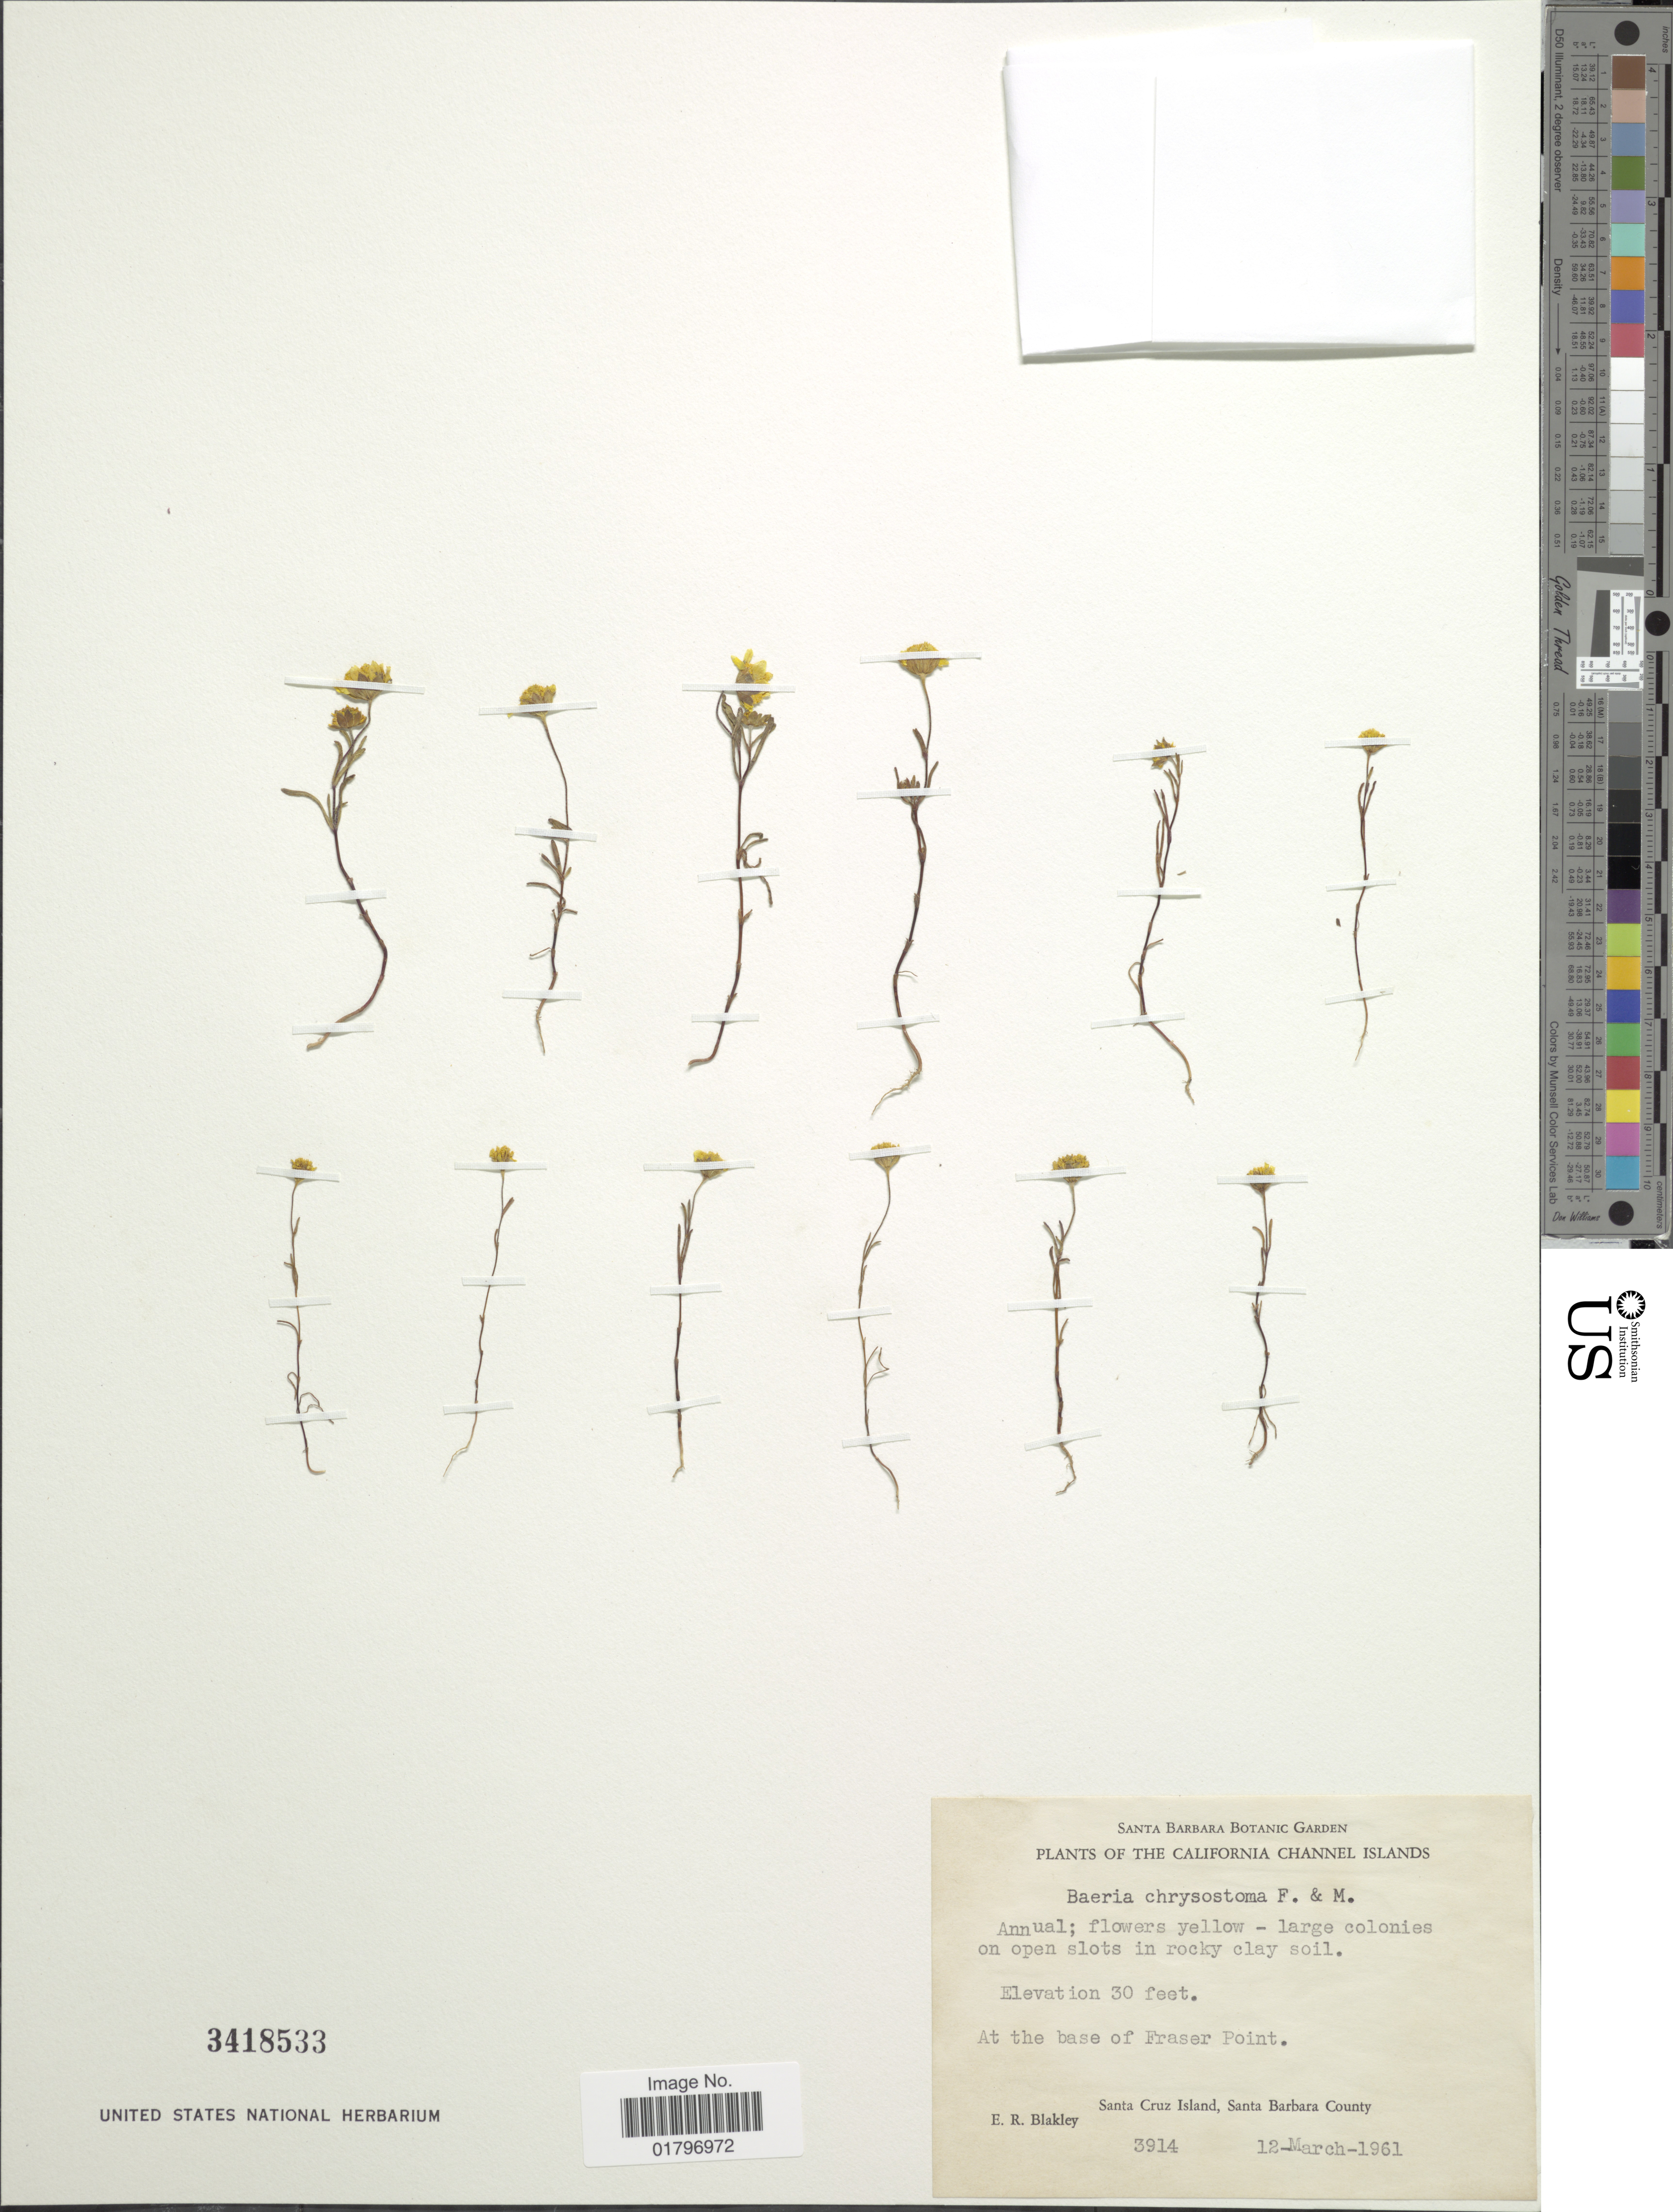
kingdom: Plantae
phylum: Tracheophyta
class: Magnoliopsida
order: Asterales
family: Asteraceae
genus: Lasthenia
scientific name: Lasthenia chrysostoma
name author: (Fisch. & C.A. Mey.) Greene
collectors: E. R. Blakley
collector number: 3914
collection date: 1961-03-12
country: United States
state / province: California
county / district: Santa Barbara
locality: California Channel Islands. At the base of Fraser Point. Santa Cruz Island, Santa Barbara County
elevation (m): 9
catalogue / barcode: US 3418533